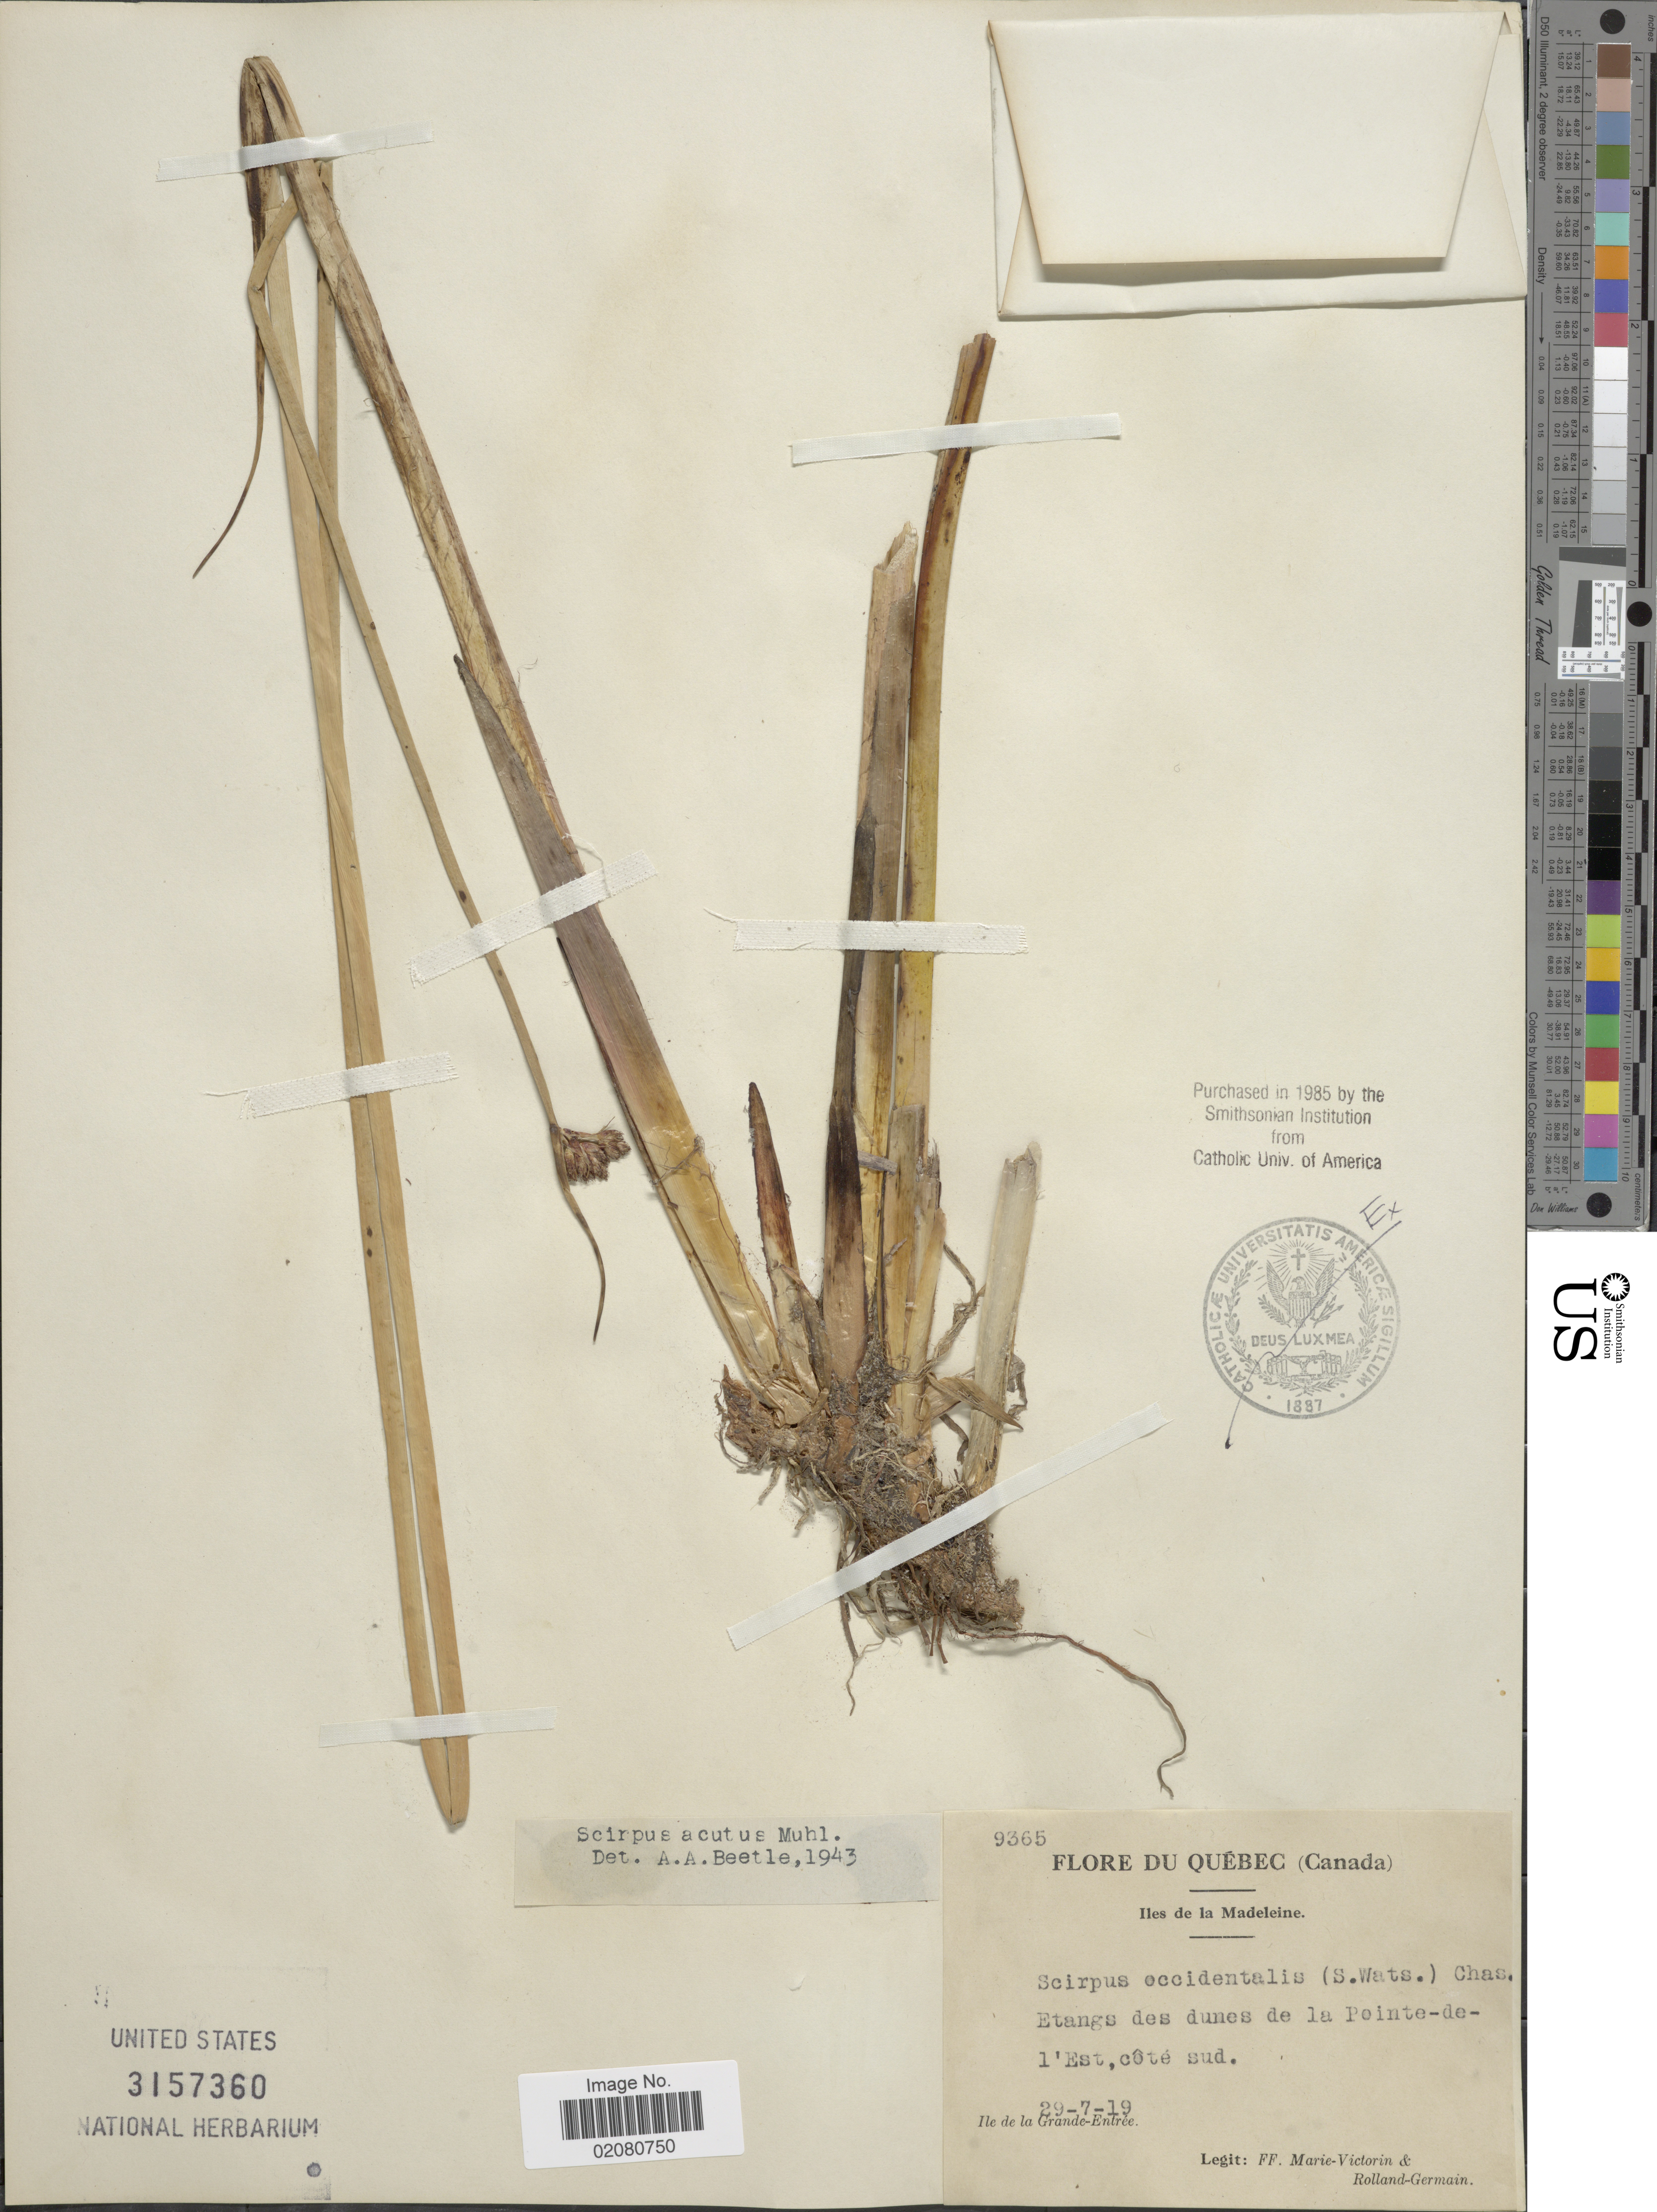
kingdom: Plantae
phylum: Tracheophyta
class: Liliopsida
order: Poales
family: Cyperaceae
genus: Schoenoplectus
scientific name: Schoenoplectus acutus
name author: (Muhl. ex Bigelow) Á. Löve & D. Löve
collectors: F. Marie-Victorin & Rolland-Germain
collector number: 9365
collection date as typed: Transcribed d/m/y: 29/7/19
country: Canada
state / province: Quebec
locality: Quebec, Iles de la Madeleine. Etangs des dunes de la Ponte-de-l'Est, cote sud. Ile de la Grande Entree.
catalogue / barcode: US 3157360